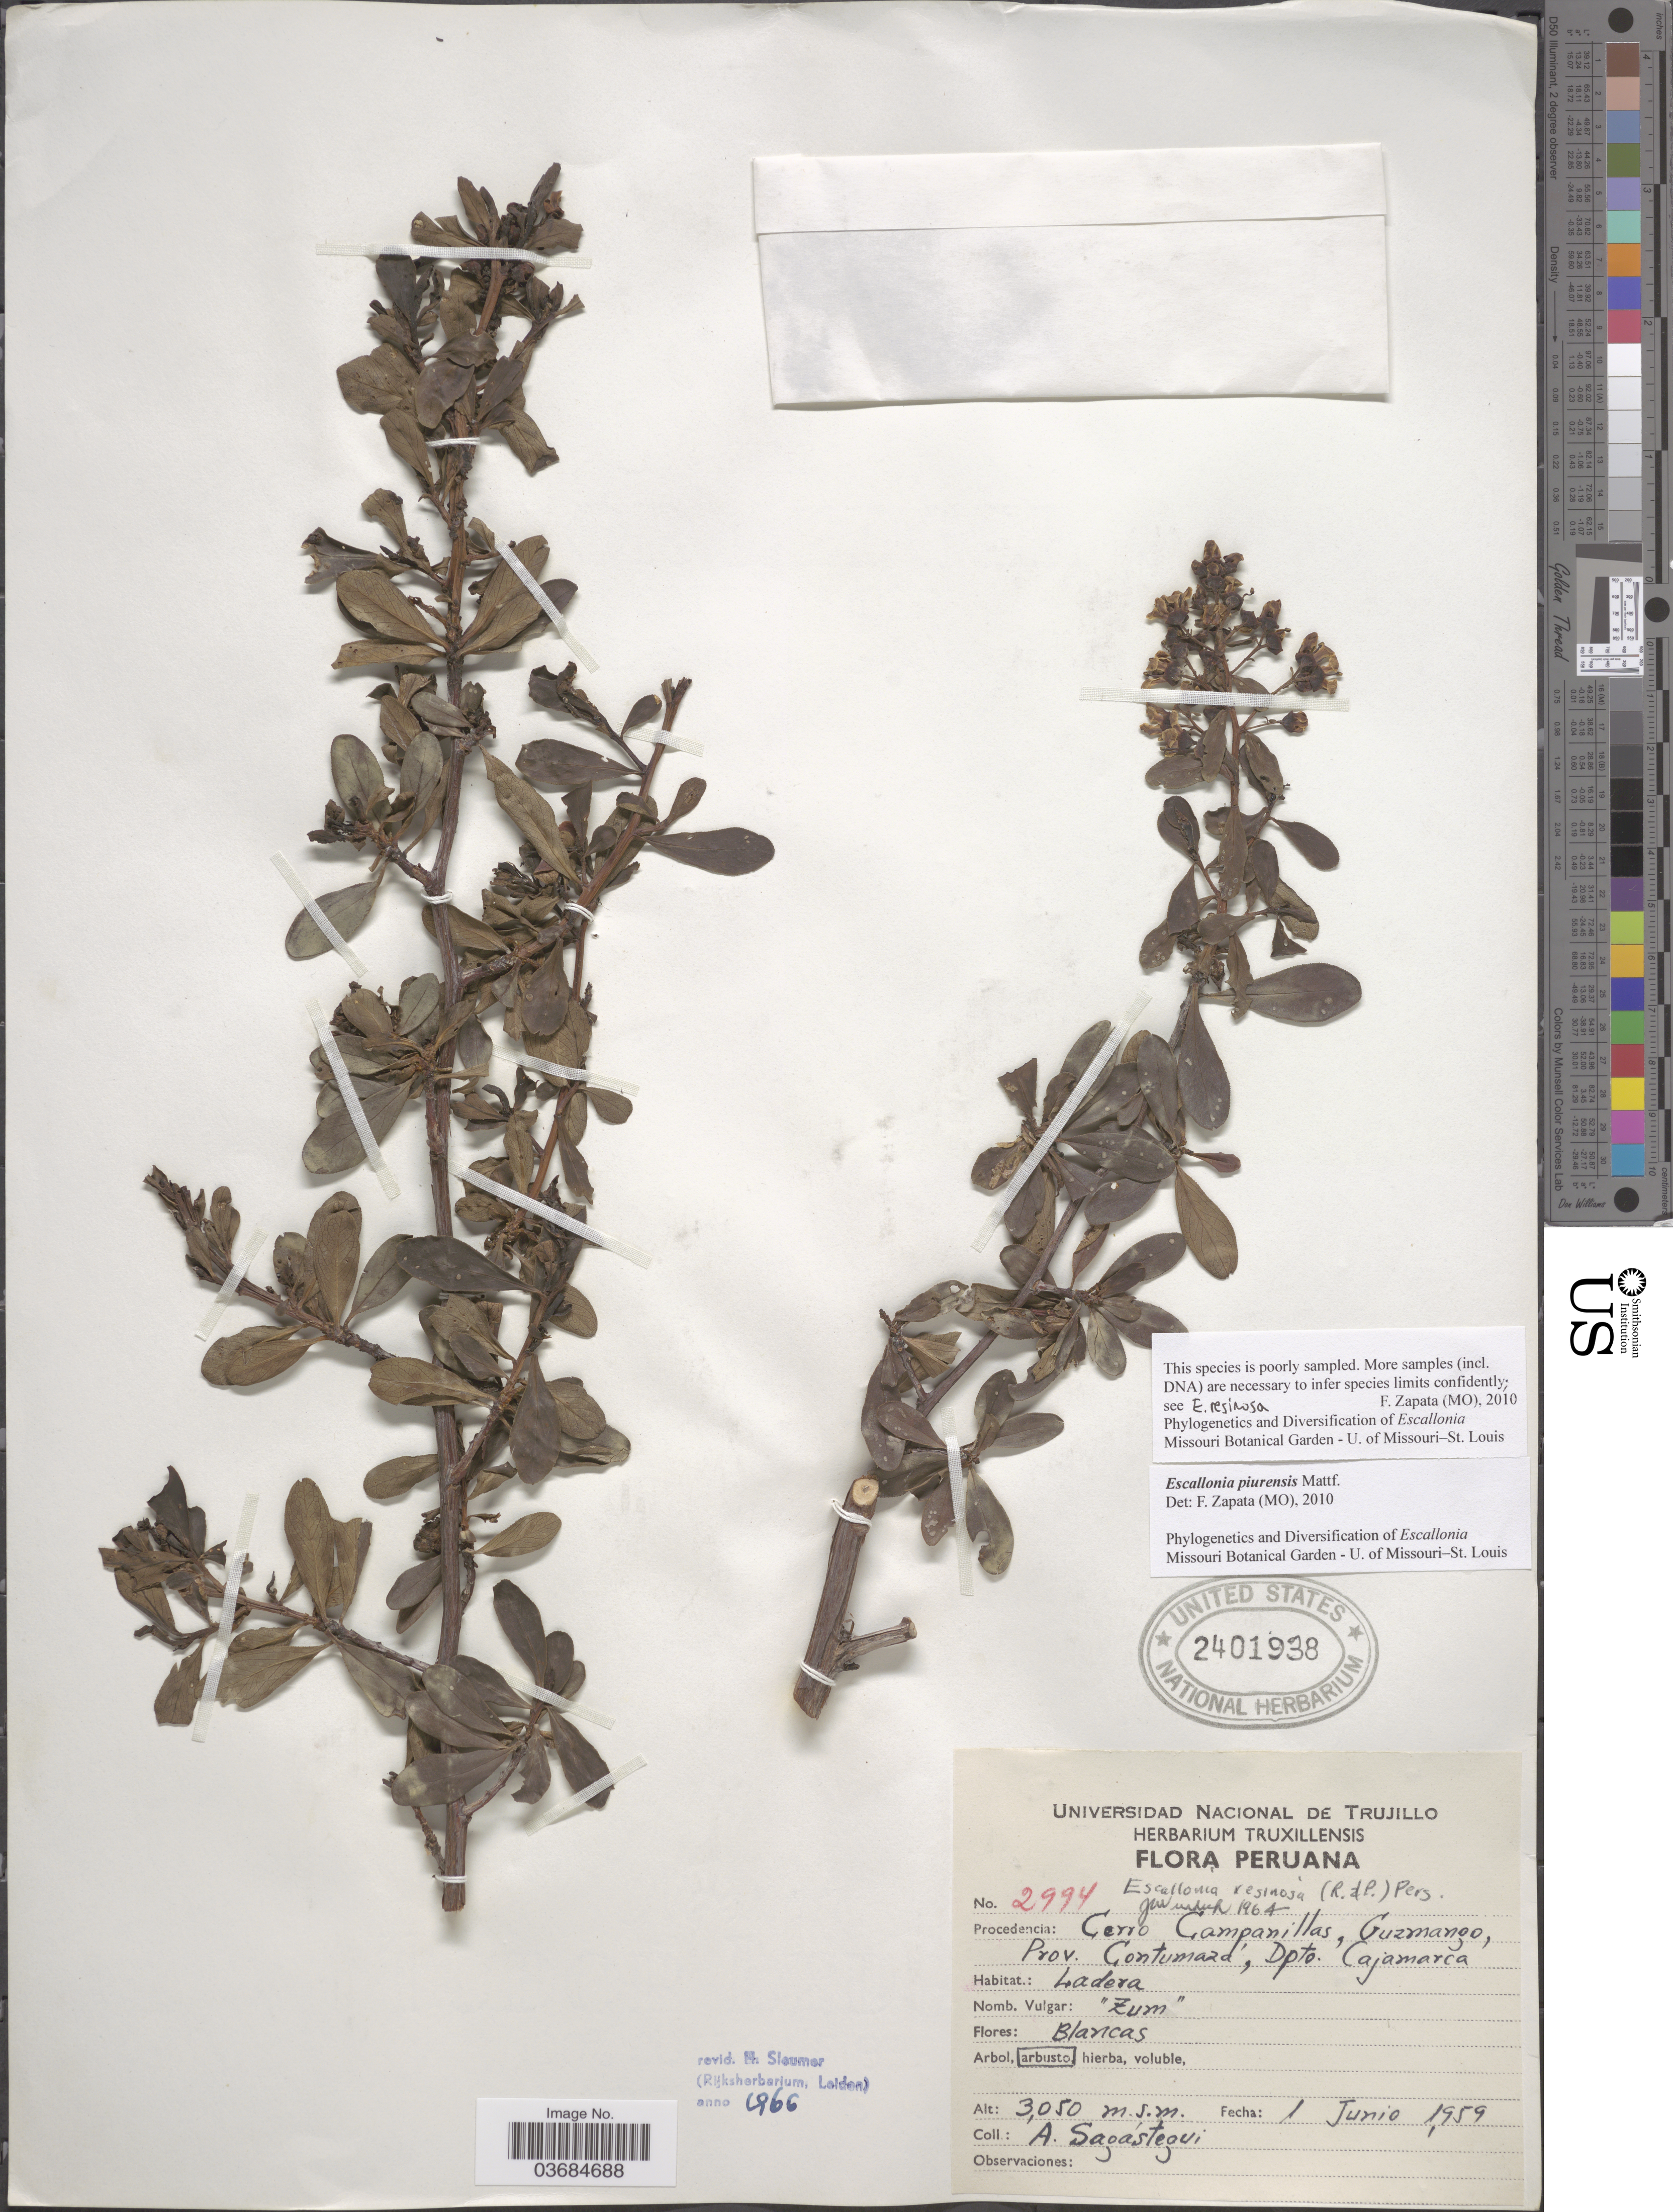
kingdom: Plantae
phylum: Tracheophyta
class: Magnoliopsida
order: Escalloniales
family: Escalloniaceae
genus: Escallonia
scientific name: Escallonia piurensis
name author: Mattf.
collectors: A. Sagastegui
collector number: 2994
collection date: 1959-06-01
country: Peru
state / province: Cajamarca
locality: Procedencia: Cerro Campanillas, Guzmango, Prov. Contumaza, Dpto. Cajamarca.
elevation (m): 3050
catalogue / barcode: US 2401938